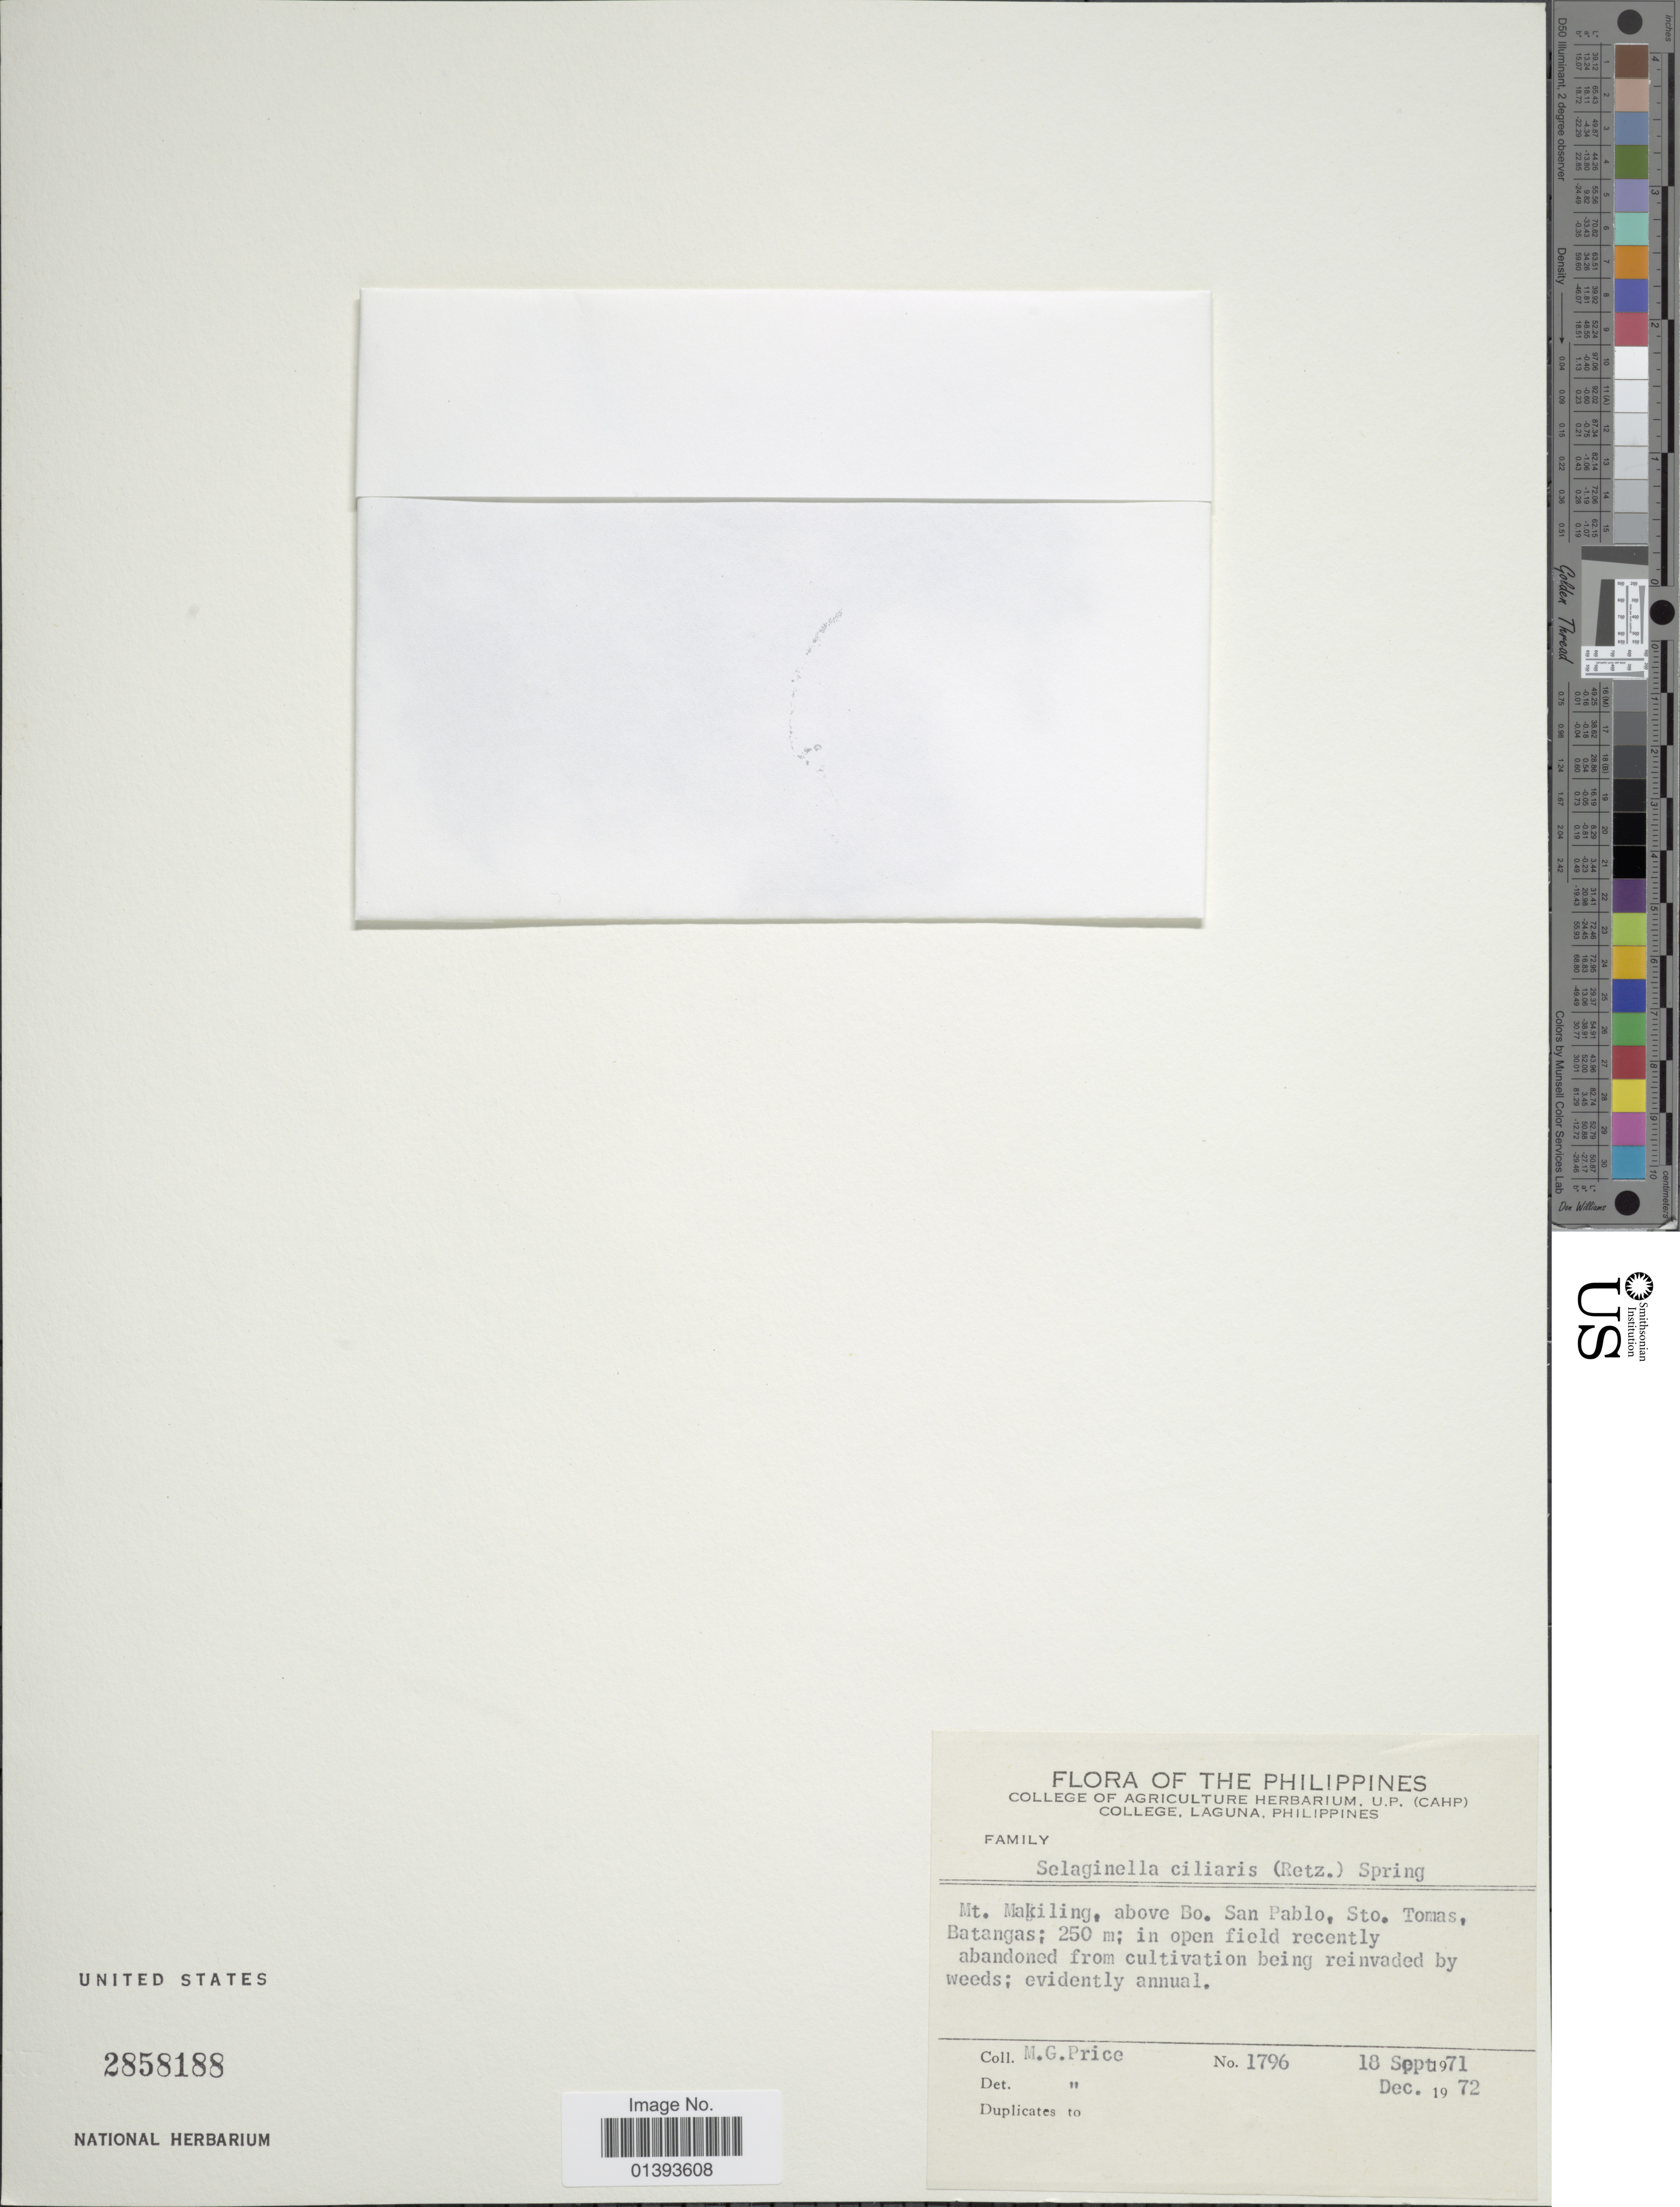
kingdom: Plantae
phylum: Tracheophyta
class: Lycopodiopsida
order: Selaginellales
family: Selaginellaceae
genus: Selaginella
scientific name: Selaginella ciliaris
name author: (Retz.) Spring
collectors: M. G. Price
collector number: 1796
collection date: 1971-09-18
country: Philippines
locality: Mt. Makiling, above Bo. San Pablo, Sto. Tomas, Batangas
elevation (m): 250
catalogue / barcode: US 2858188